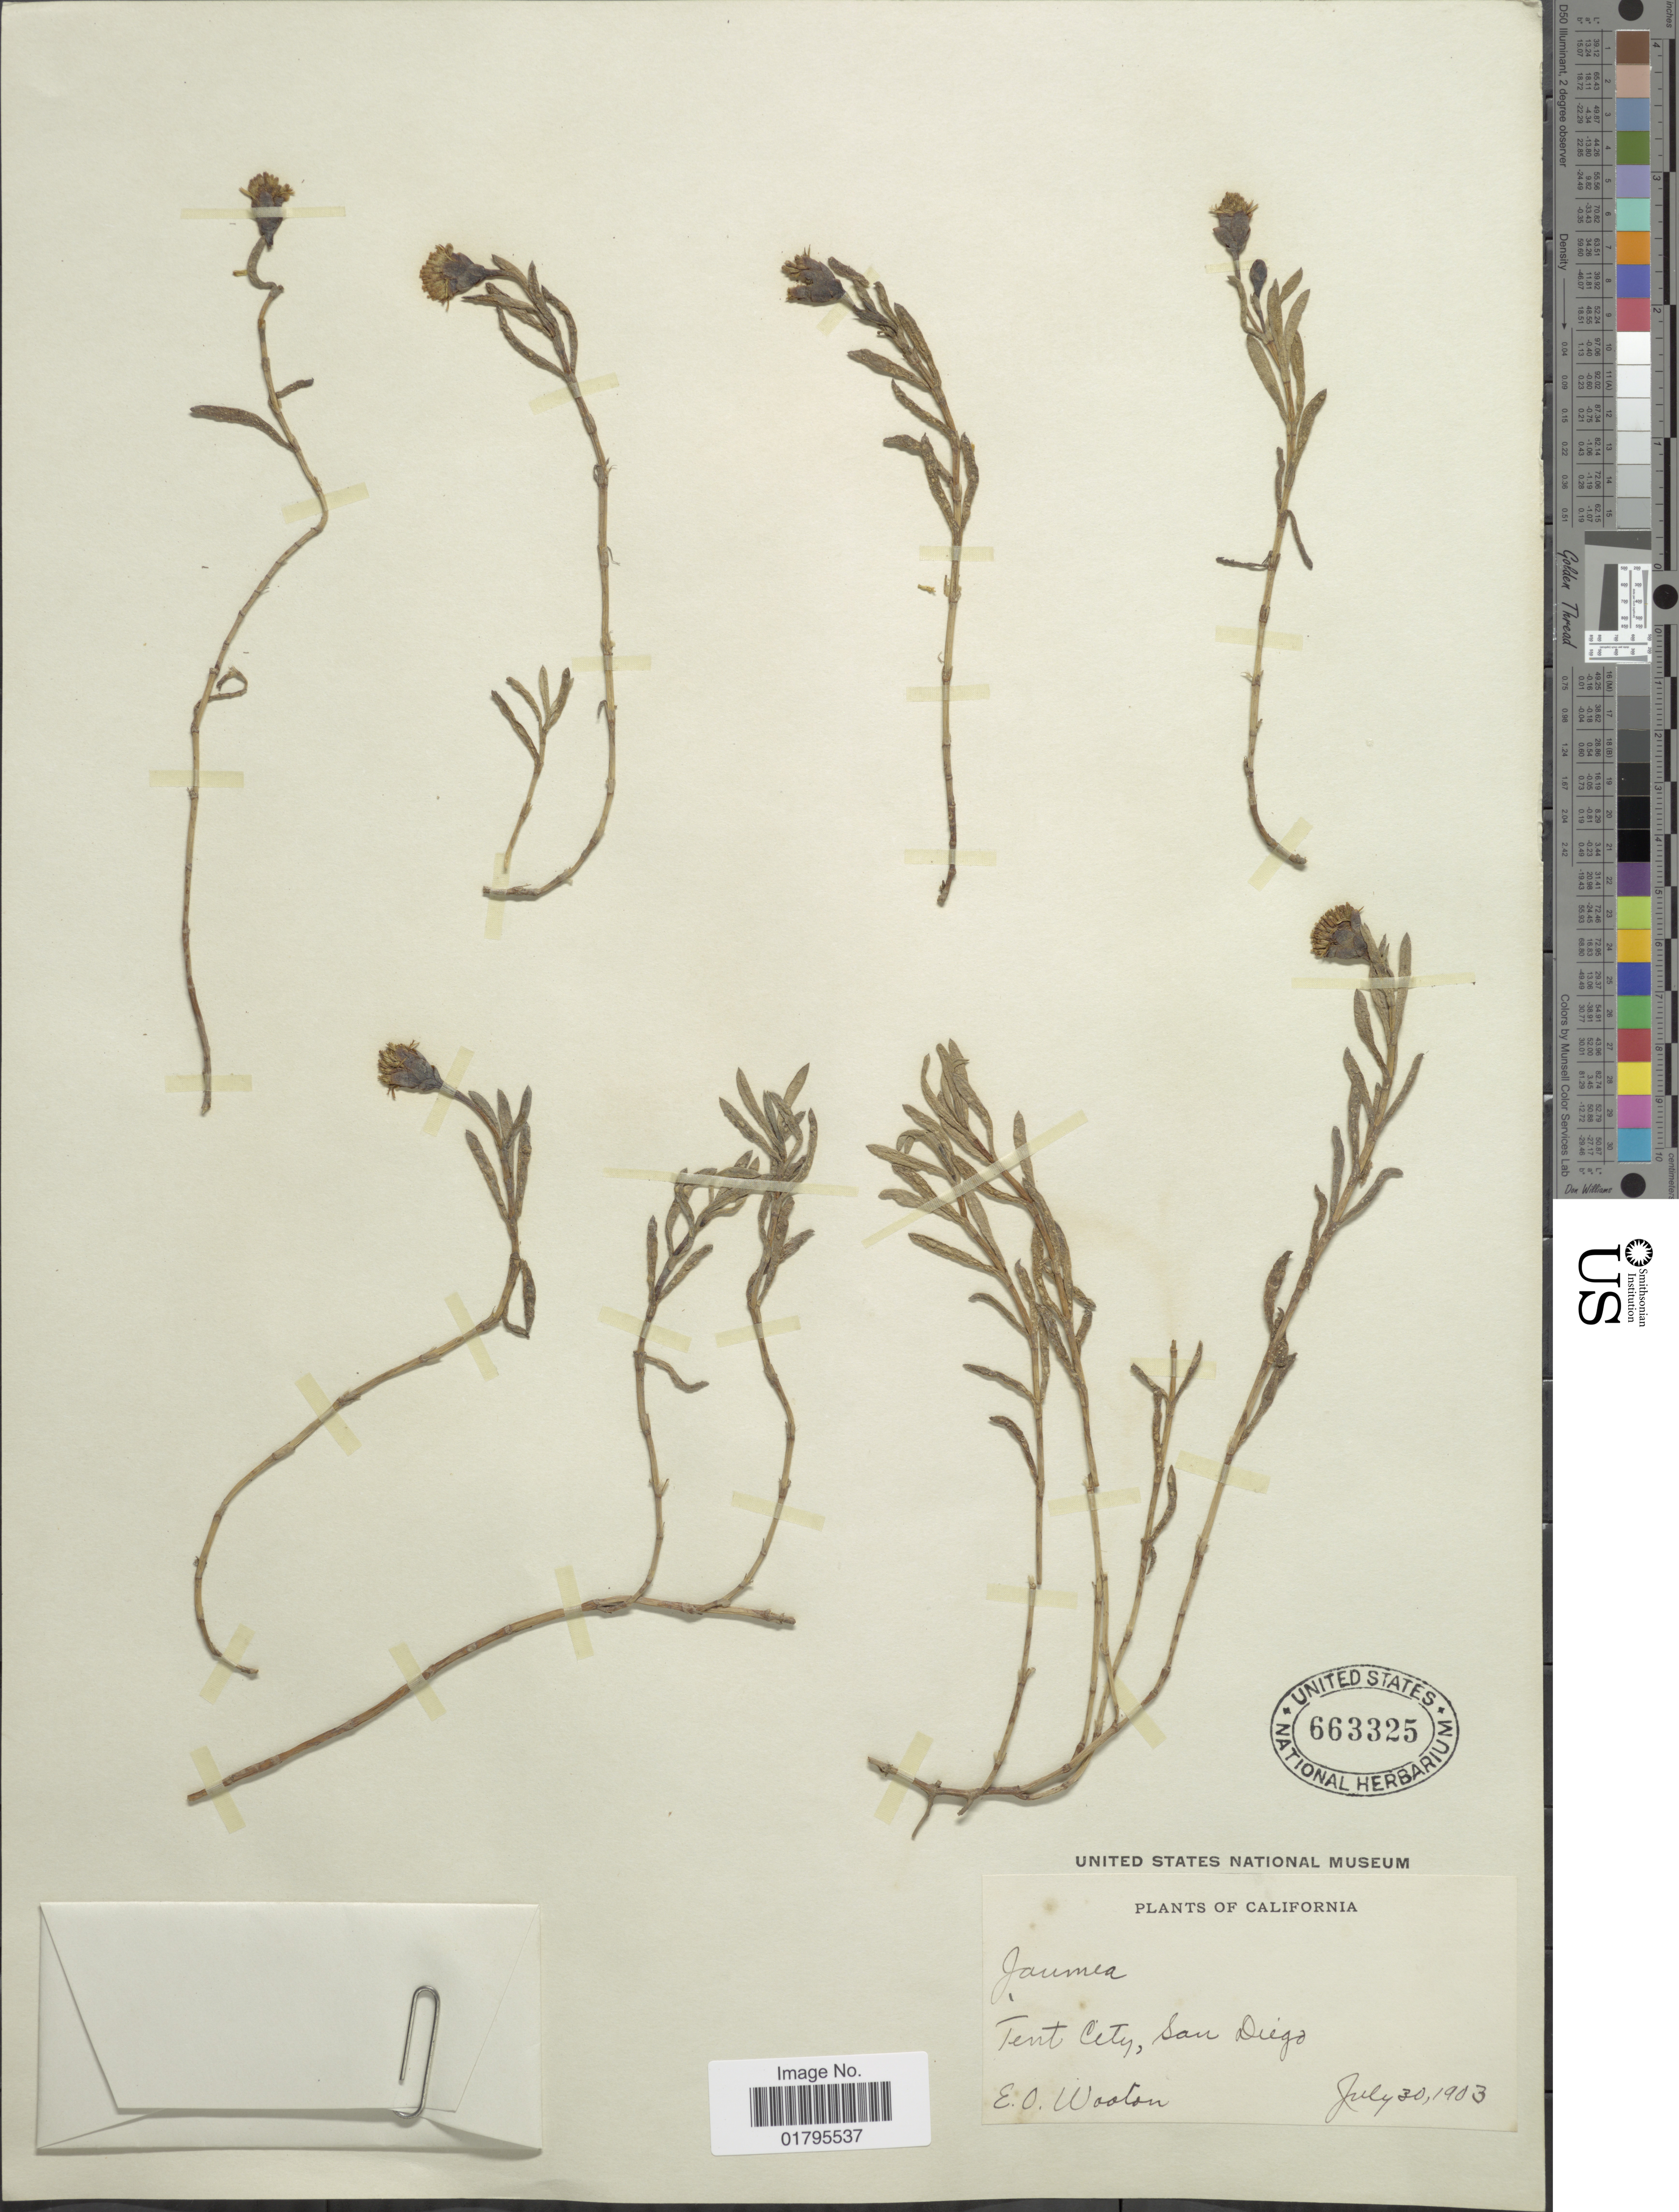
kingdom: Plantae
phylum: Tracheophyta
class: Magnoliopsida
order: Asterales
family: Asteraceae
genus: Jaumea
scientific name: Jaumea carnosa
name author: (Less.) A. Gray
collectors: E. O. Wooton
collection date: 1903-07-30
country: United States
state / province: California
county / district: San Diego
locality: Tent City, San Diego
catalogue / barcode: US 663325